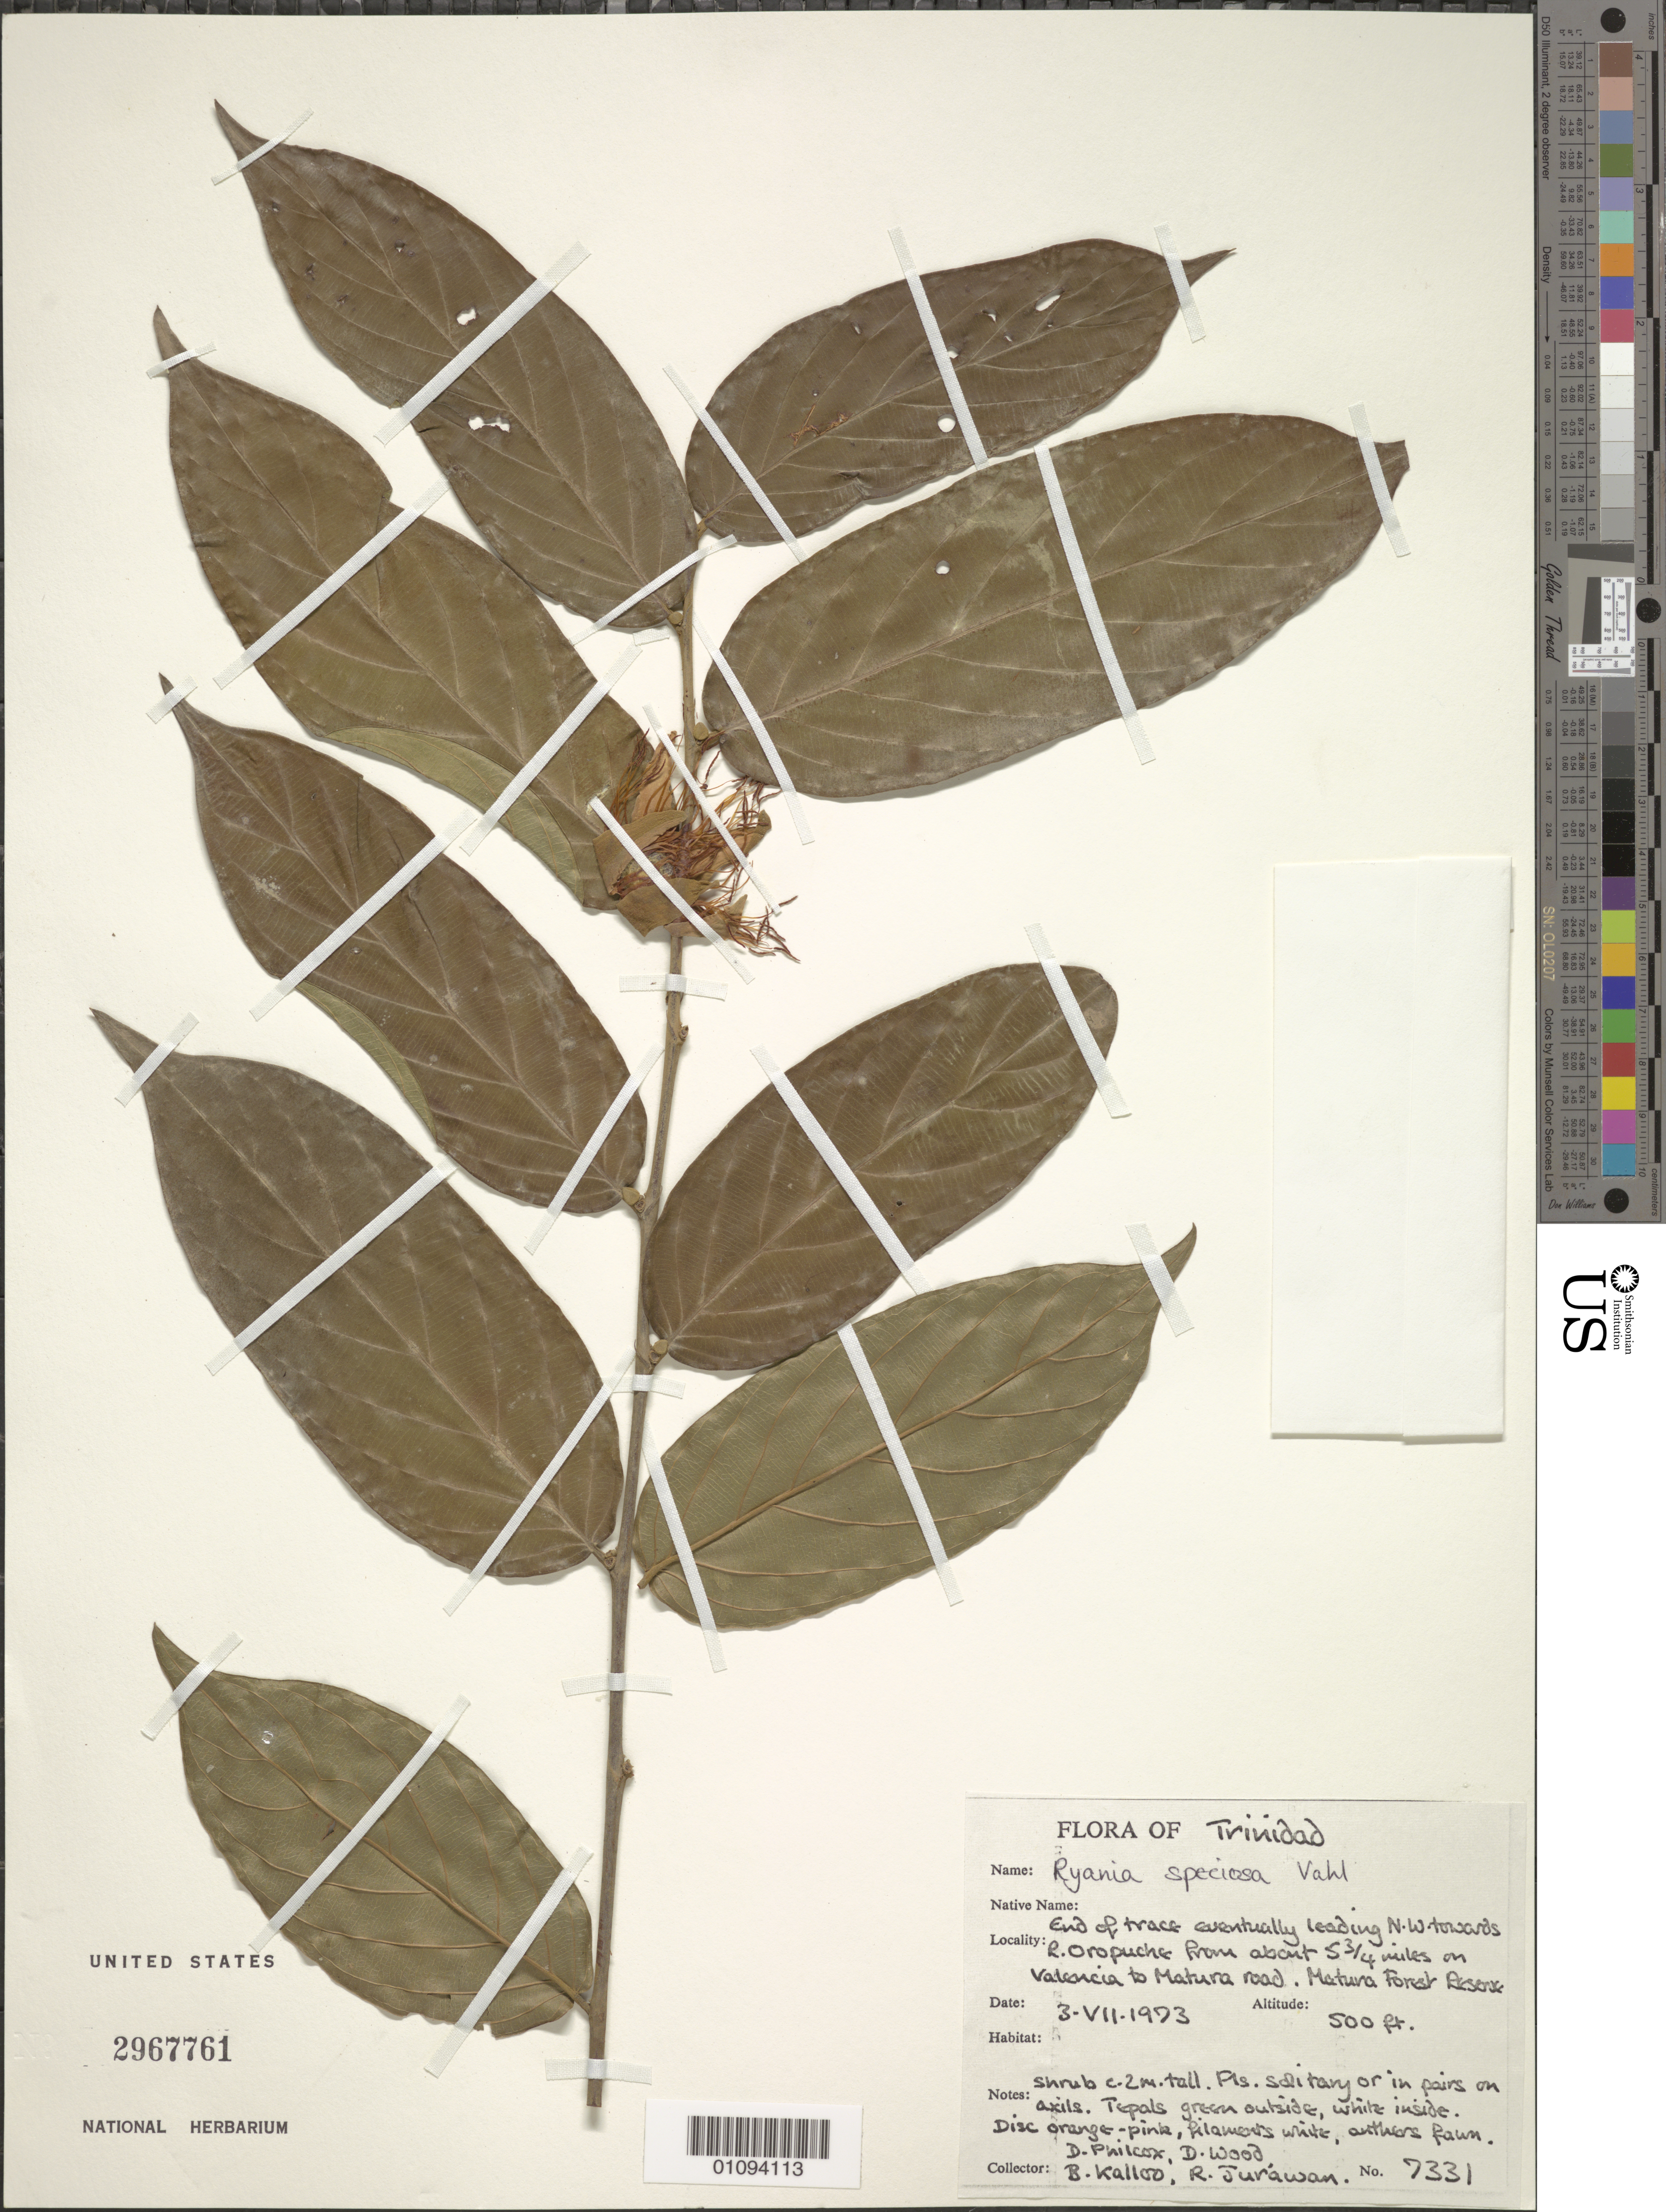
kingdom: Plantae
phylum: Tracheophyta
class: Magnoliopsida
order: Malpighiales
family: Salicaceae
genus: Ryania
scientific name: Ryania speciosa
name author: Vahl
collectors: D. Philcox, D. Wood, M. Kalloo & R. Jurawan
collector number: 7331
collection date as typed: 03 Jul 1973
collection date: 1973-07-03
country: Trinidad and Tobago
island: Trinidad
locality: End of track eventually leading NW towards R.Oropuche from about 5 3/4 miles on Valencia to Matura road; Matura Forest Reserve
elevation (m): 152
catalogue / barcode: US 2967761